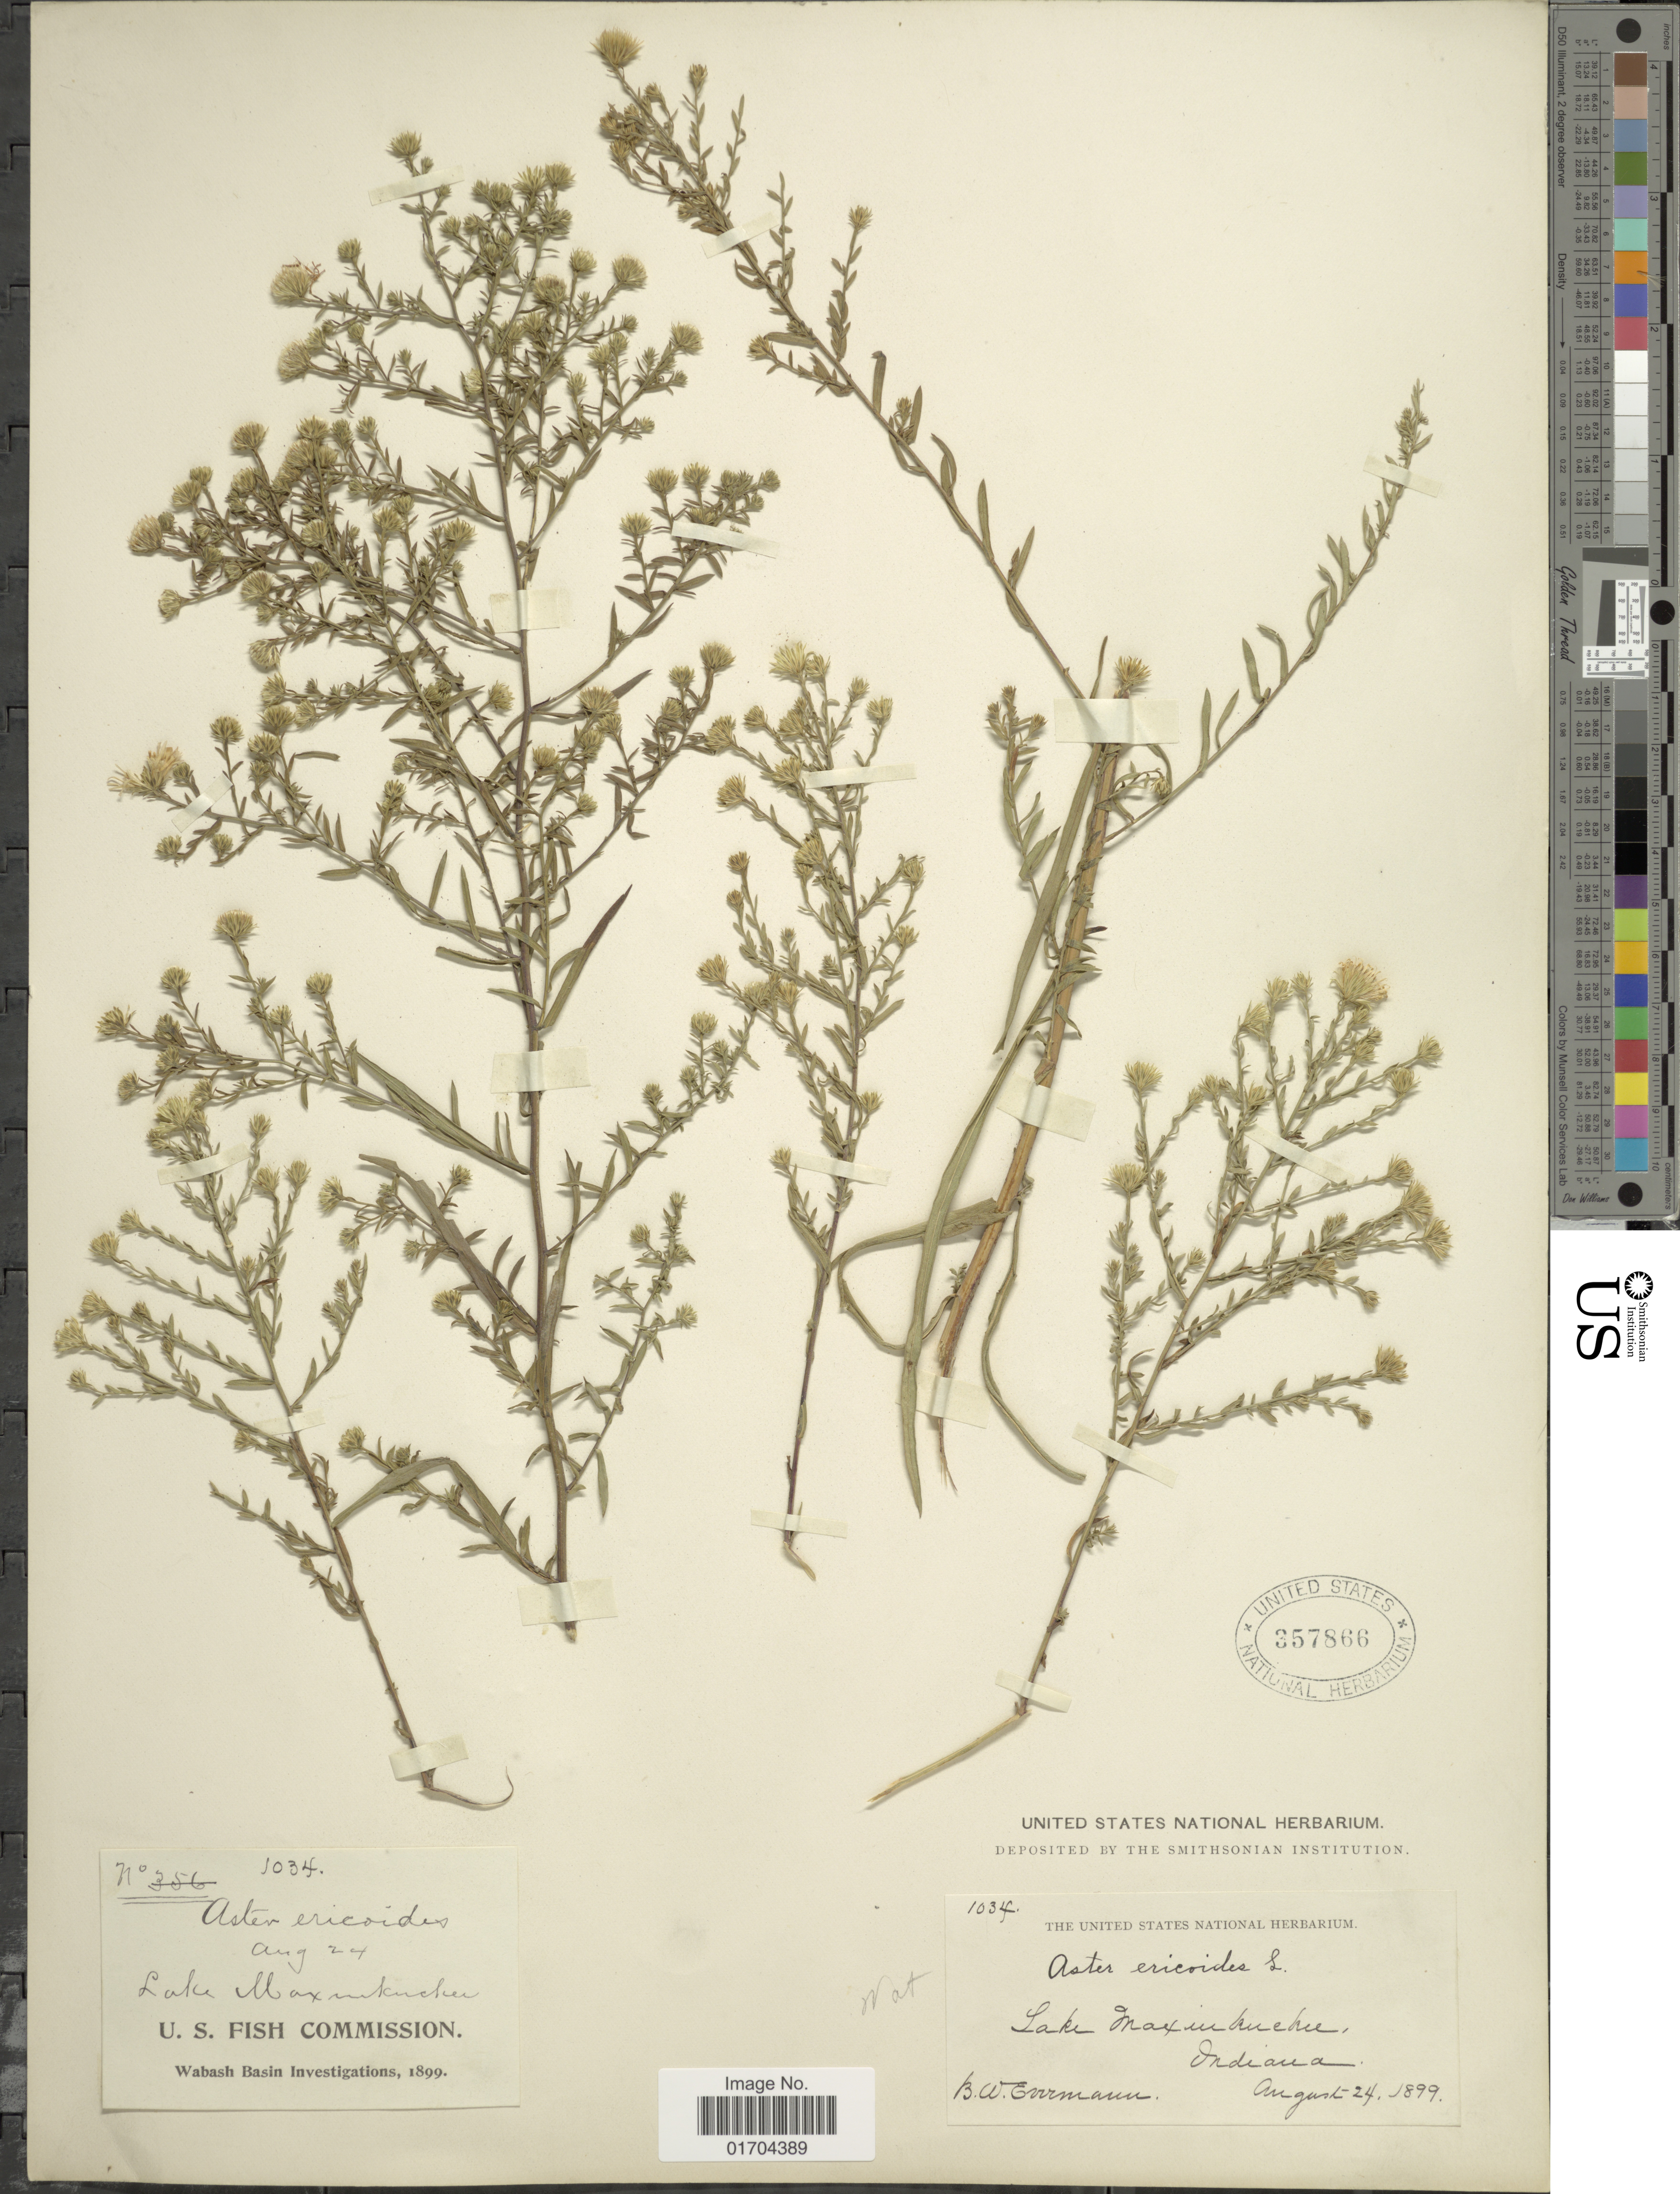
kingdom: Plantae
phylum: Tracheophyta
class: Magnoliopsida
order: Asterales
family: Asteraceae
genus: Symphyotrichum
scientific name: Symphyotrichum sp.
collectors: B. W. Evermann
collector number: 1034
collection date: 1899-08-24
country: United States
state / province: Indiana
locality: Lake Maxinkuckee, Wabash Basin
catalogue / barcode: US 357866